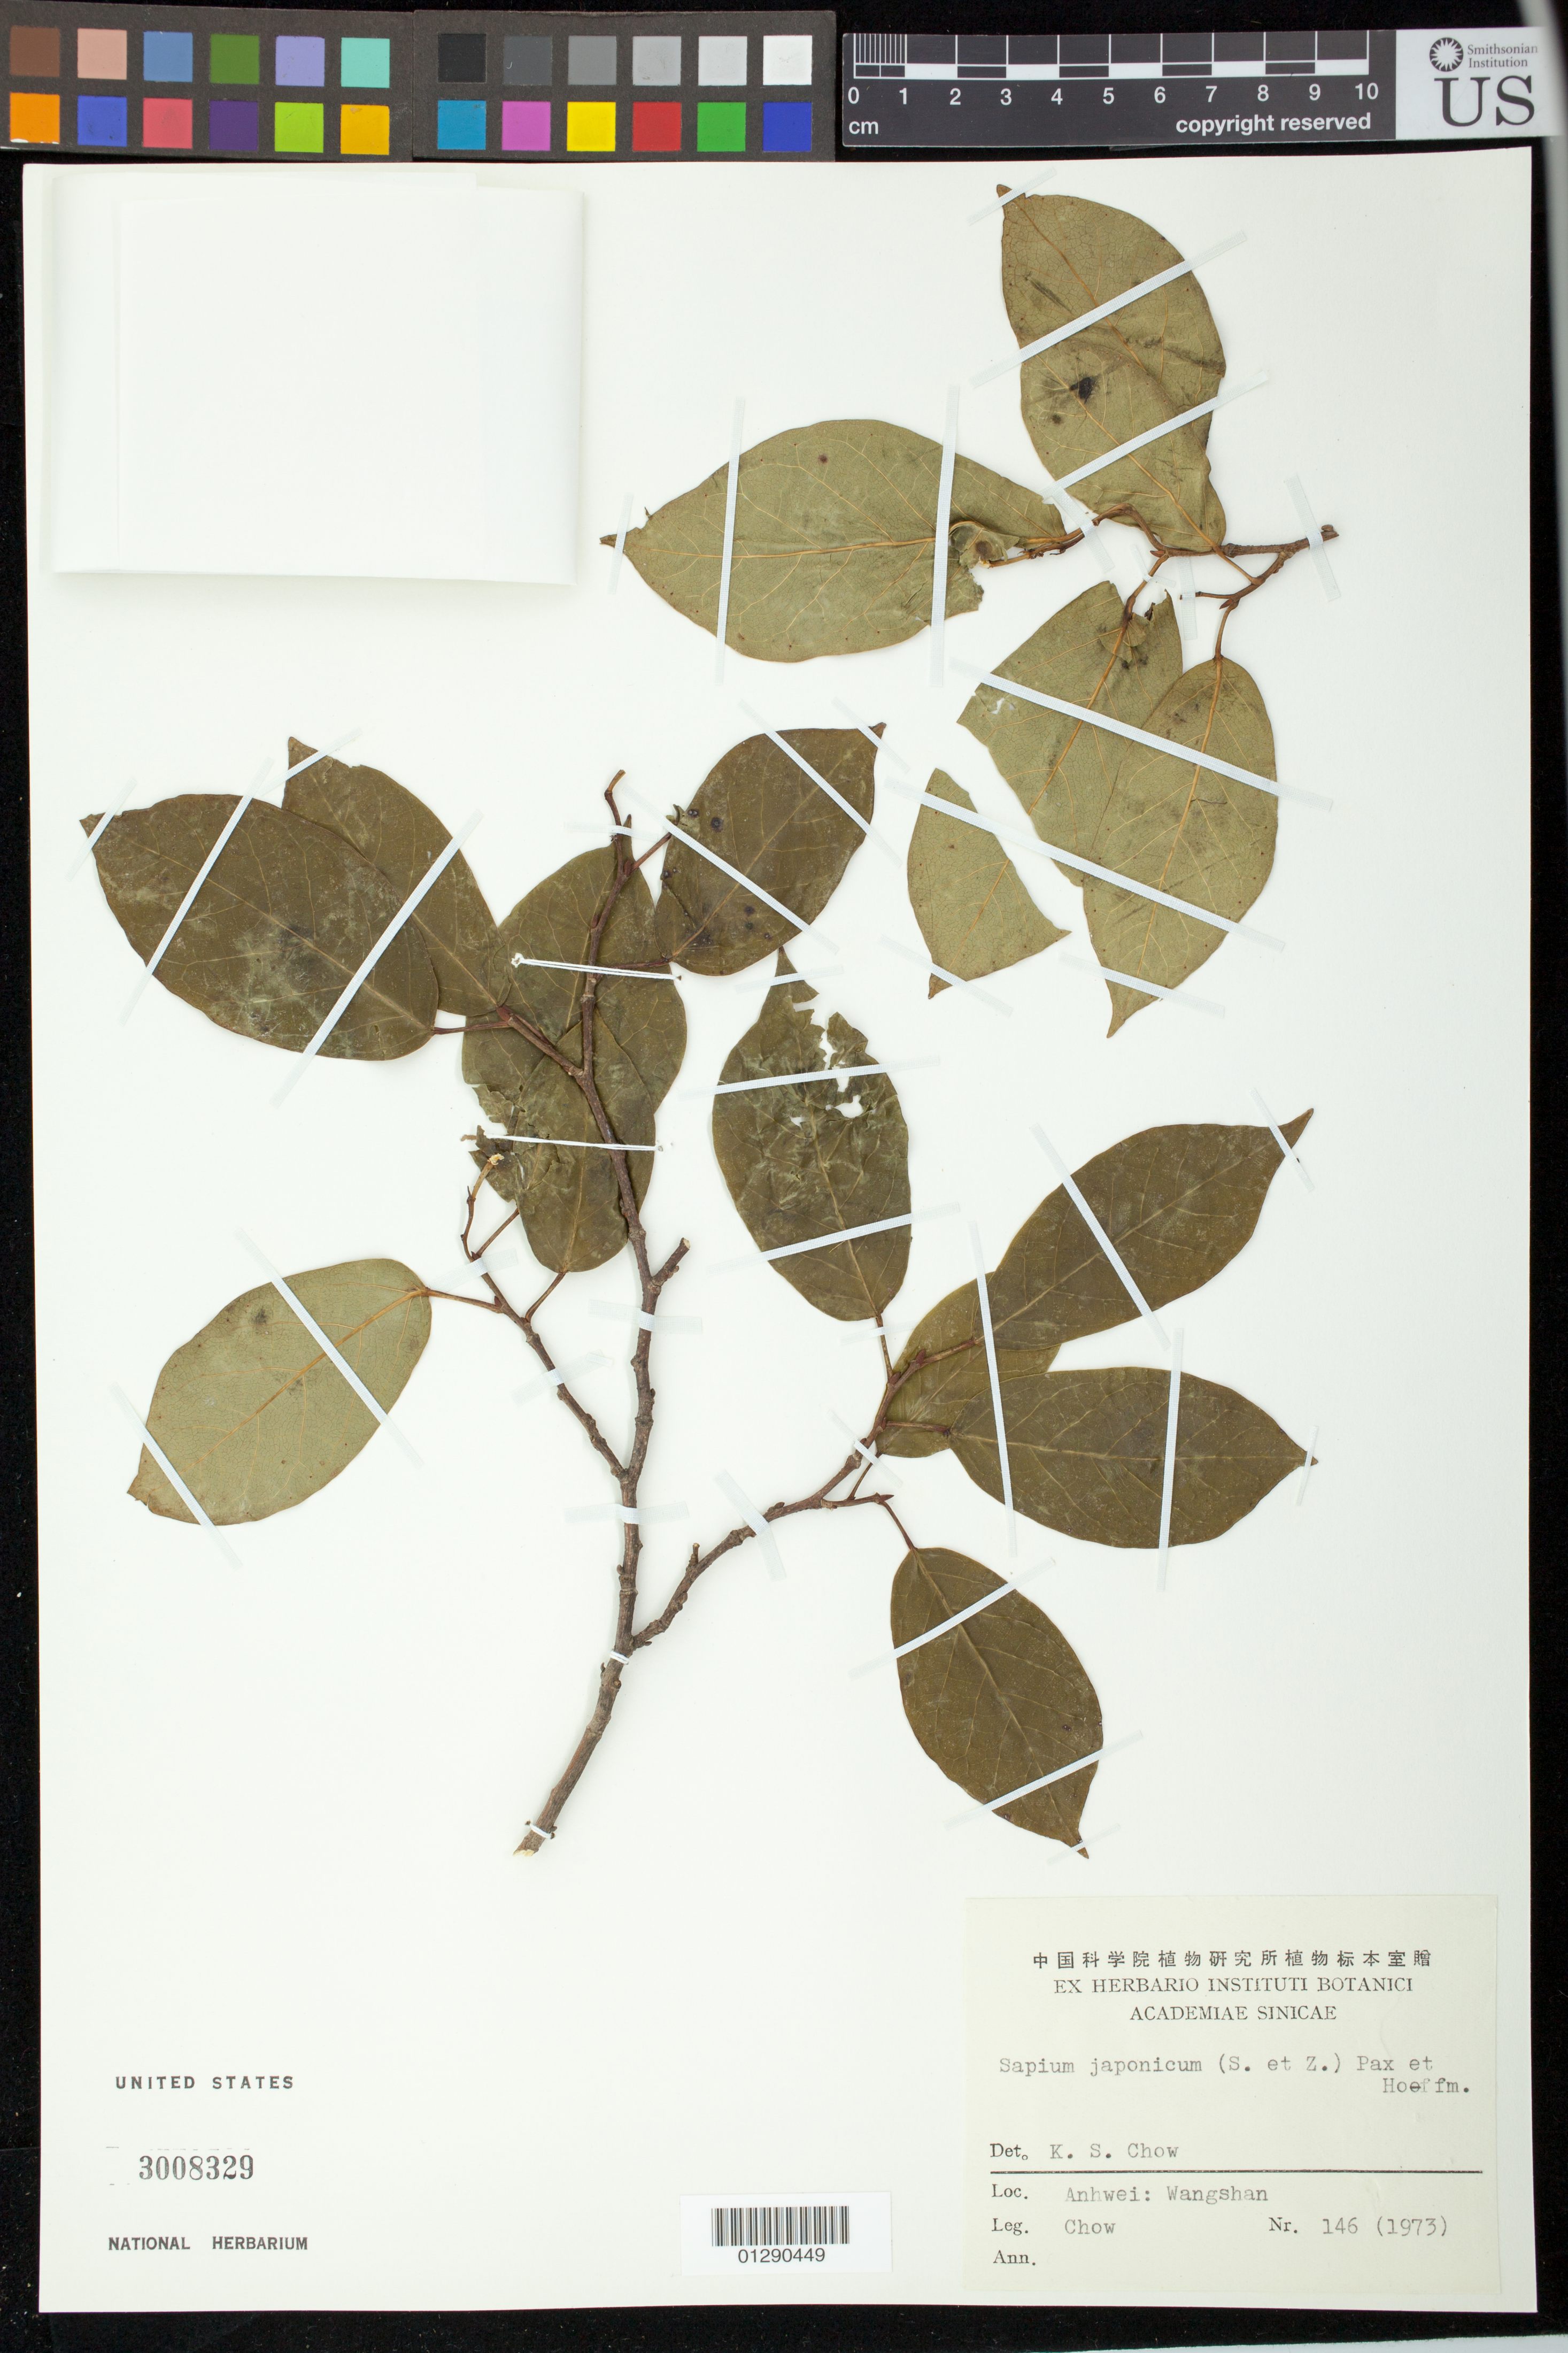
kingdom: Plantae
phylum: Tracheophyta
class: Magnoliopsida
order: Malpighiales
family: Euphorbiaceae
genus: Sapium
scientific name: Sapium japonicum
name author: (Siebold & Zucc.) Pax & K. Hoffm.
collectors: Chow, --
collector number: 146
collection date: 1973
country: China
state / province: Anhui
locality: Wangshan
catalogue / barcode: US 3008329